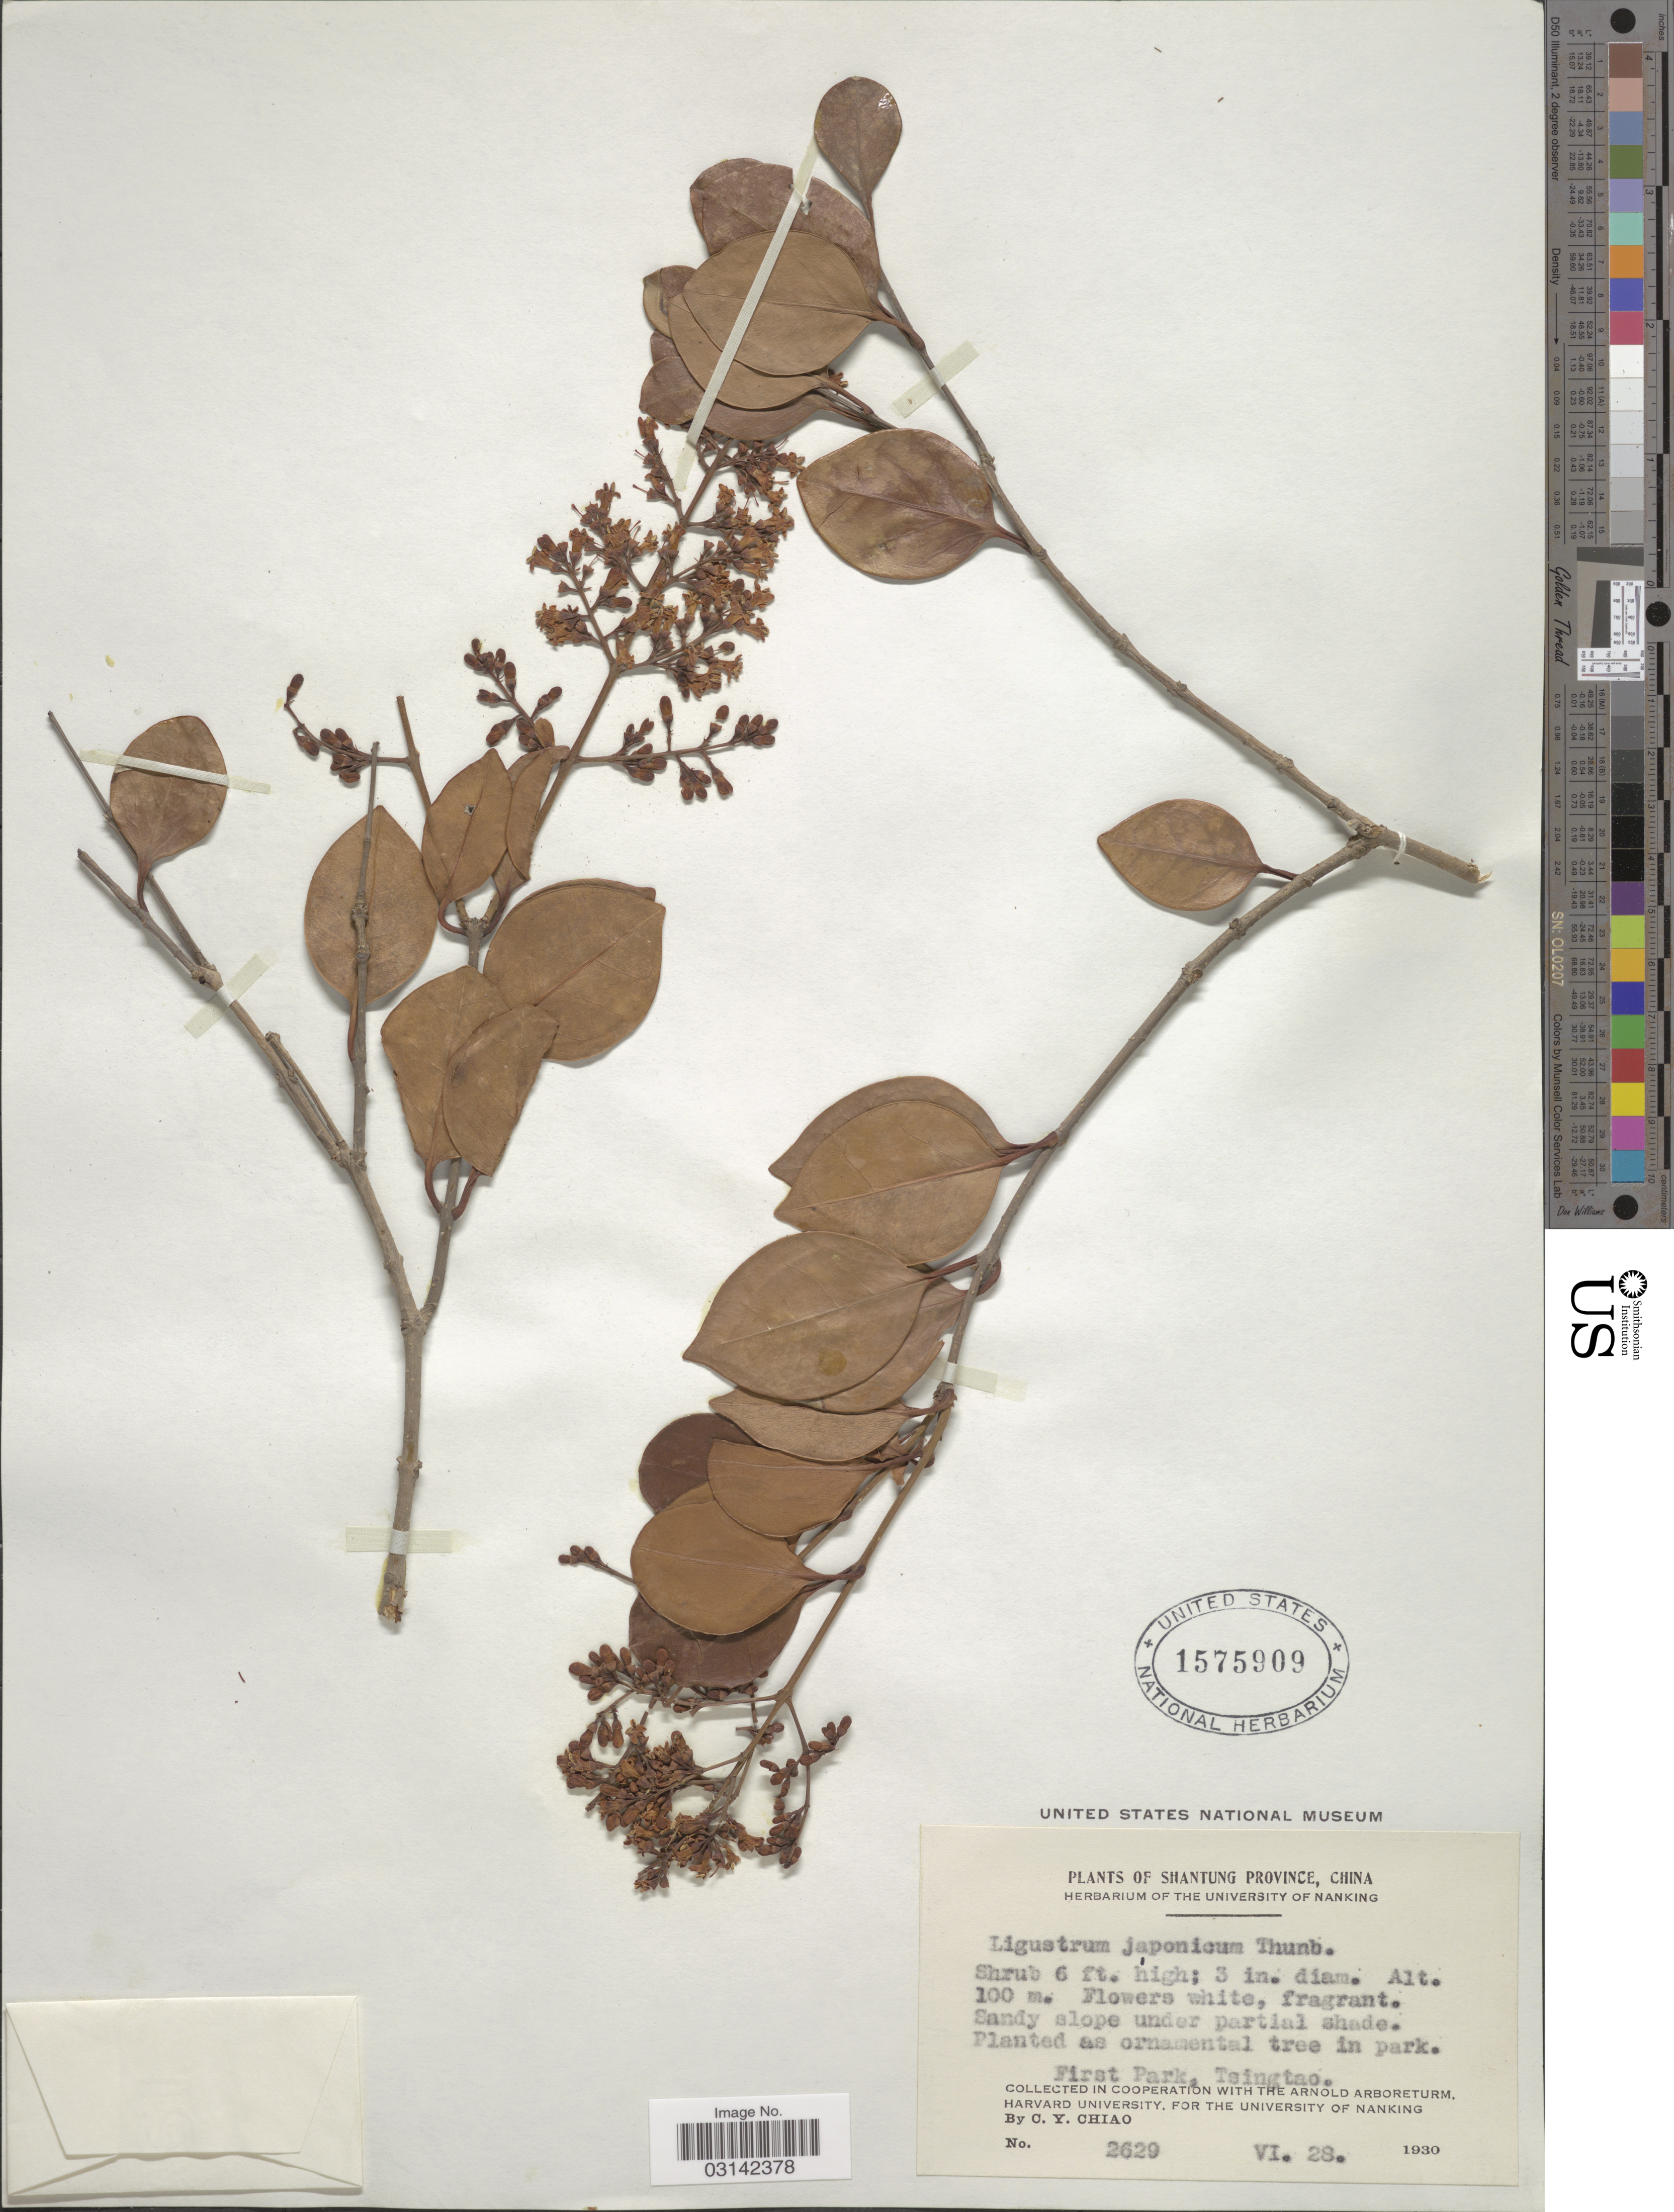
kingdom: Plantae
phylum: Tracheophyta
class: Magnoliopsida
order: Lamiales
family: Oleaceae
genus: Ligustrum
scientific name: Ligustrum japonicum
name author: Thunb.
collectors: C. Y. Chiao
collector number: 2629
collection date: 1930-06-28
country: China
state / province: Shandong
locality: Shantung Province. First Park, Tsingtao.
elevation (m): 100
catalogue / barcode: US 1575909